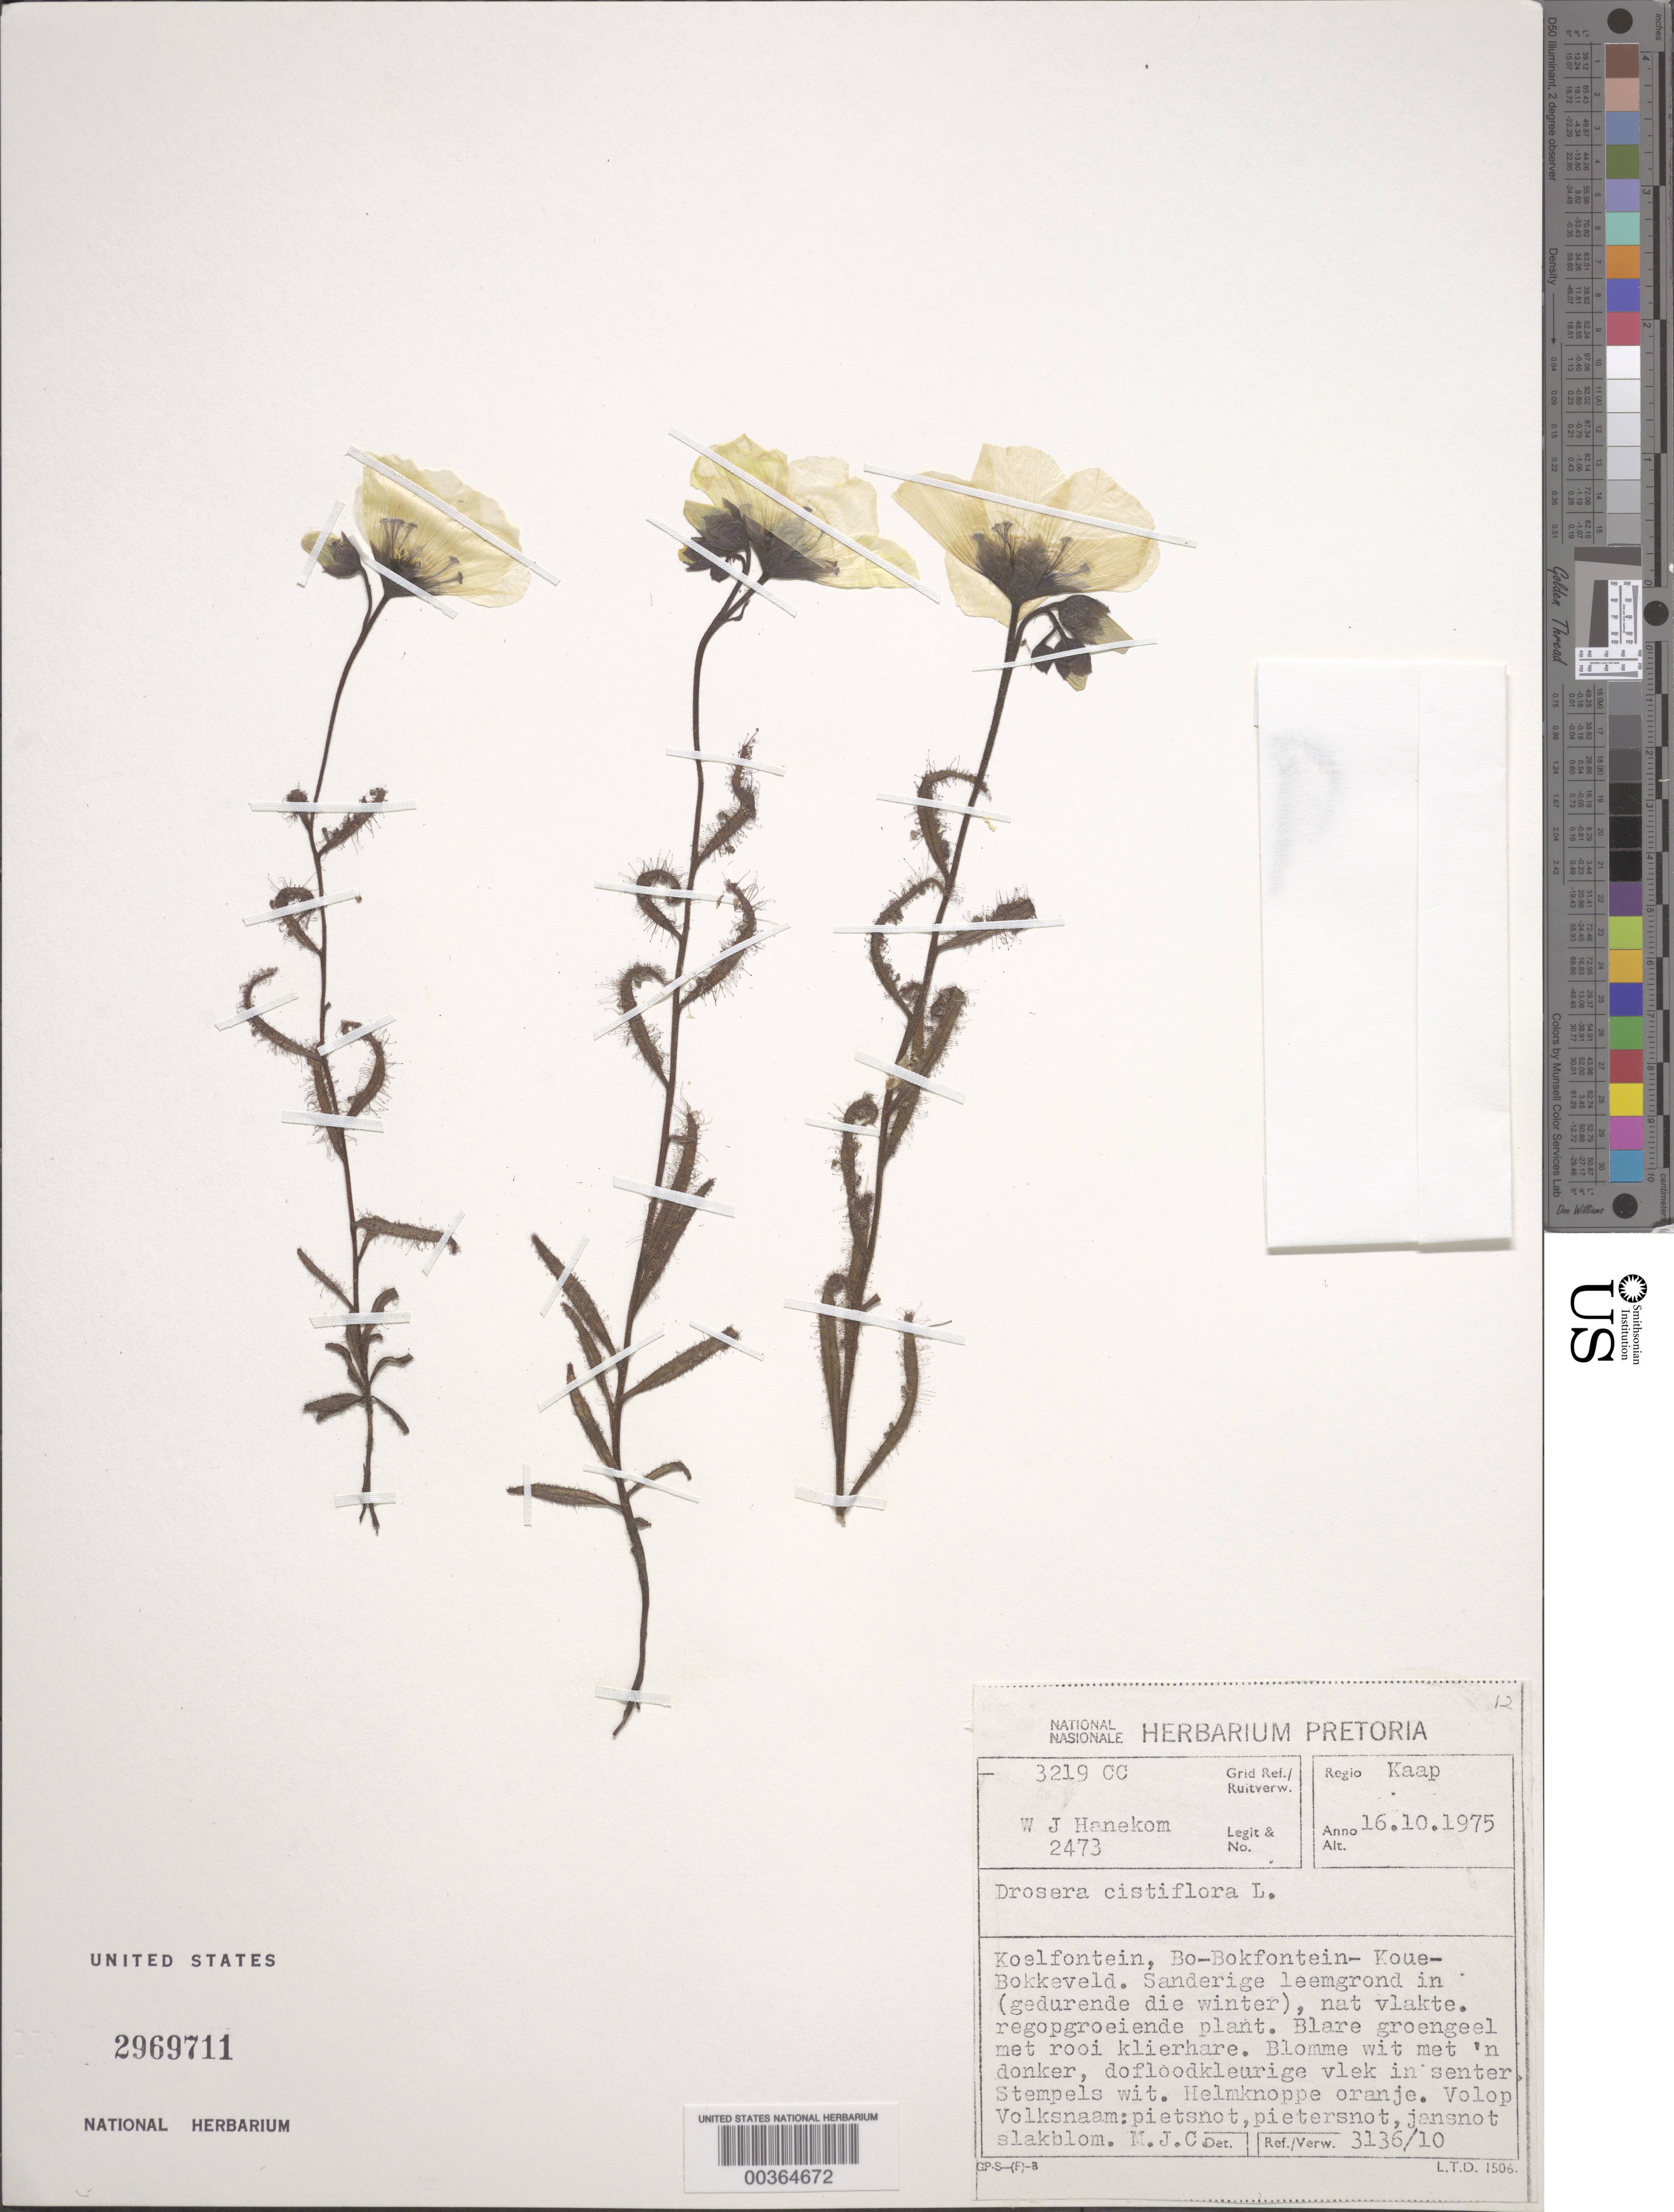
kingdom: Plantae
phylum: Tracheophyta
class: Magnoliopsida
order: Caryophyllales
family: Droseraceae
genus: Drosera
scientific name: Drosera cistiflora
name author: L.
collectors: W. Hanekom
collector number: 2473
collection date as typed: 16 Oct 1975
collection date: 1975-10-16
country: South Africa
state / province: Western Cape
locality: Koelfontein, bo-bokfontein- koue- bokkeveld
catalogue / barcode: US 2969711